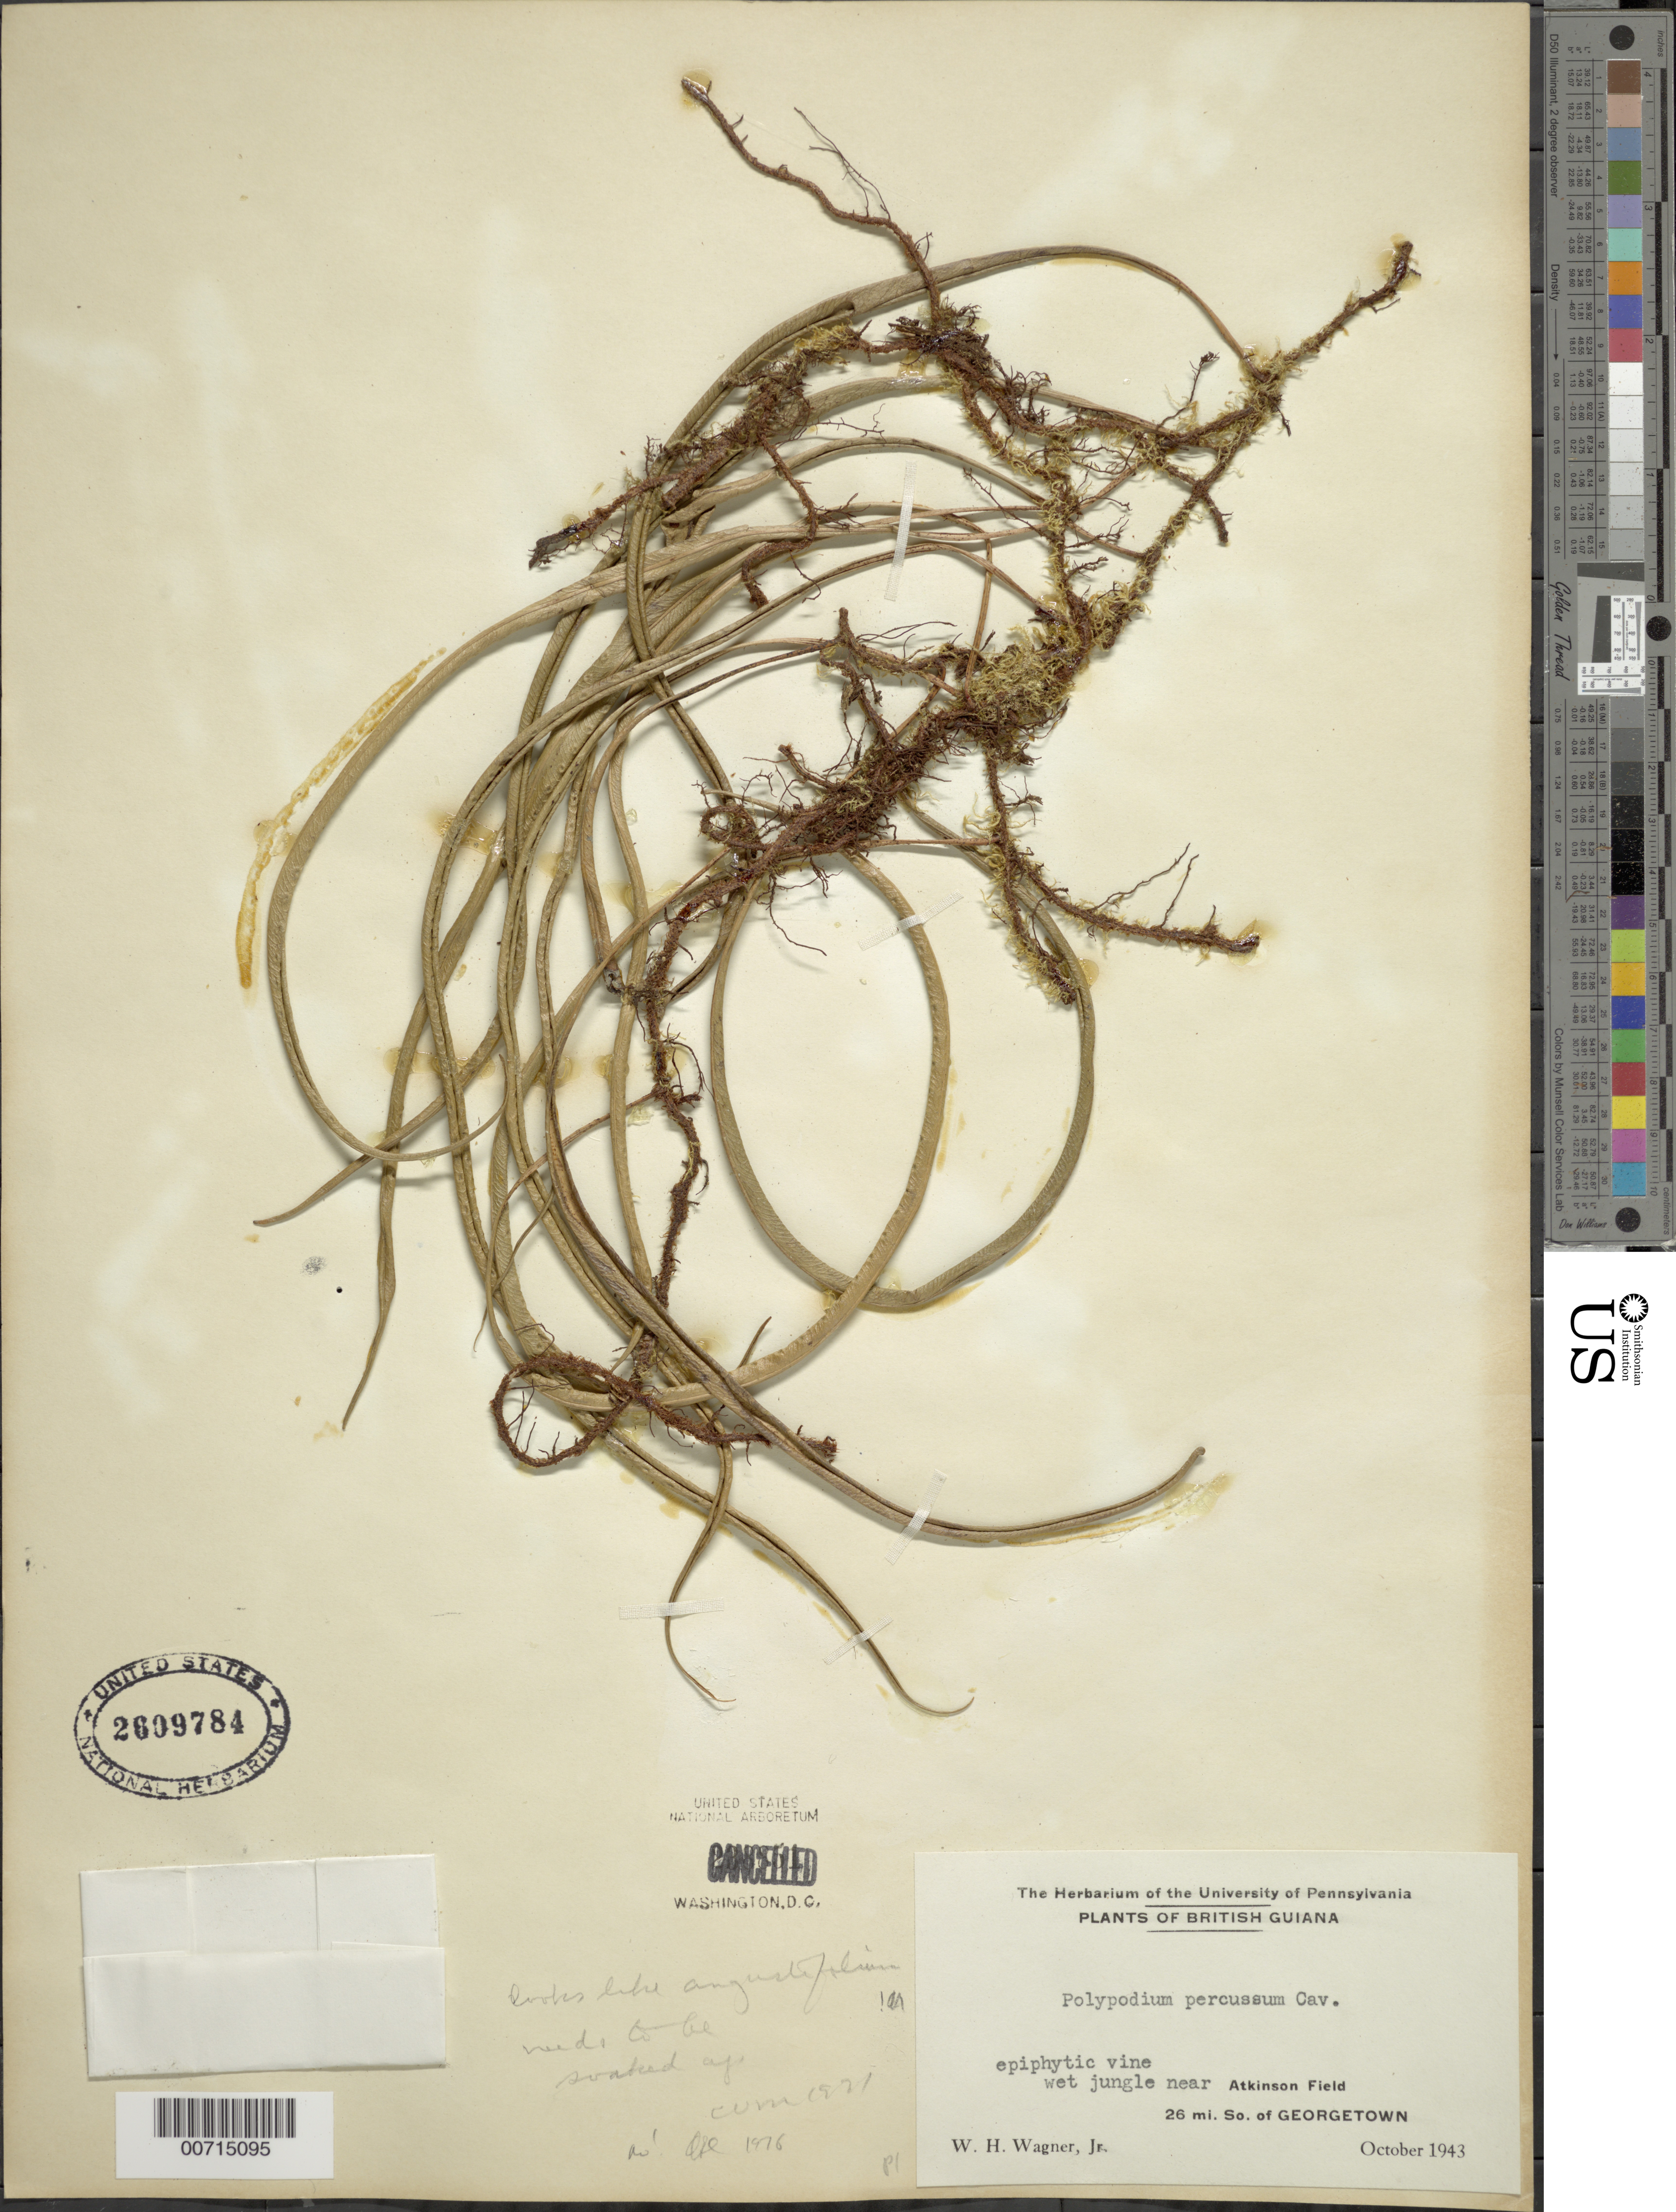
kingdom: Plantae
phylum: Tracheophyta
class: Polypodiopsida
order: Polypodiales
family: Polypodiaceae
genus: Microgramma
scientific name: Microgramma percussa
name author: (Cav.) de la Sota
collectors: W. H. Wagner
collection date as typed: Oct-43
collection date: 1943-10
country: Guyana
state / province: Demerara-Mahaica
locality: Atkinson Field, 26 mi. S of Georgetown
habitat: Wet jungle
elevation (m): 40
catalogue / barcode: US 2609784